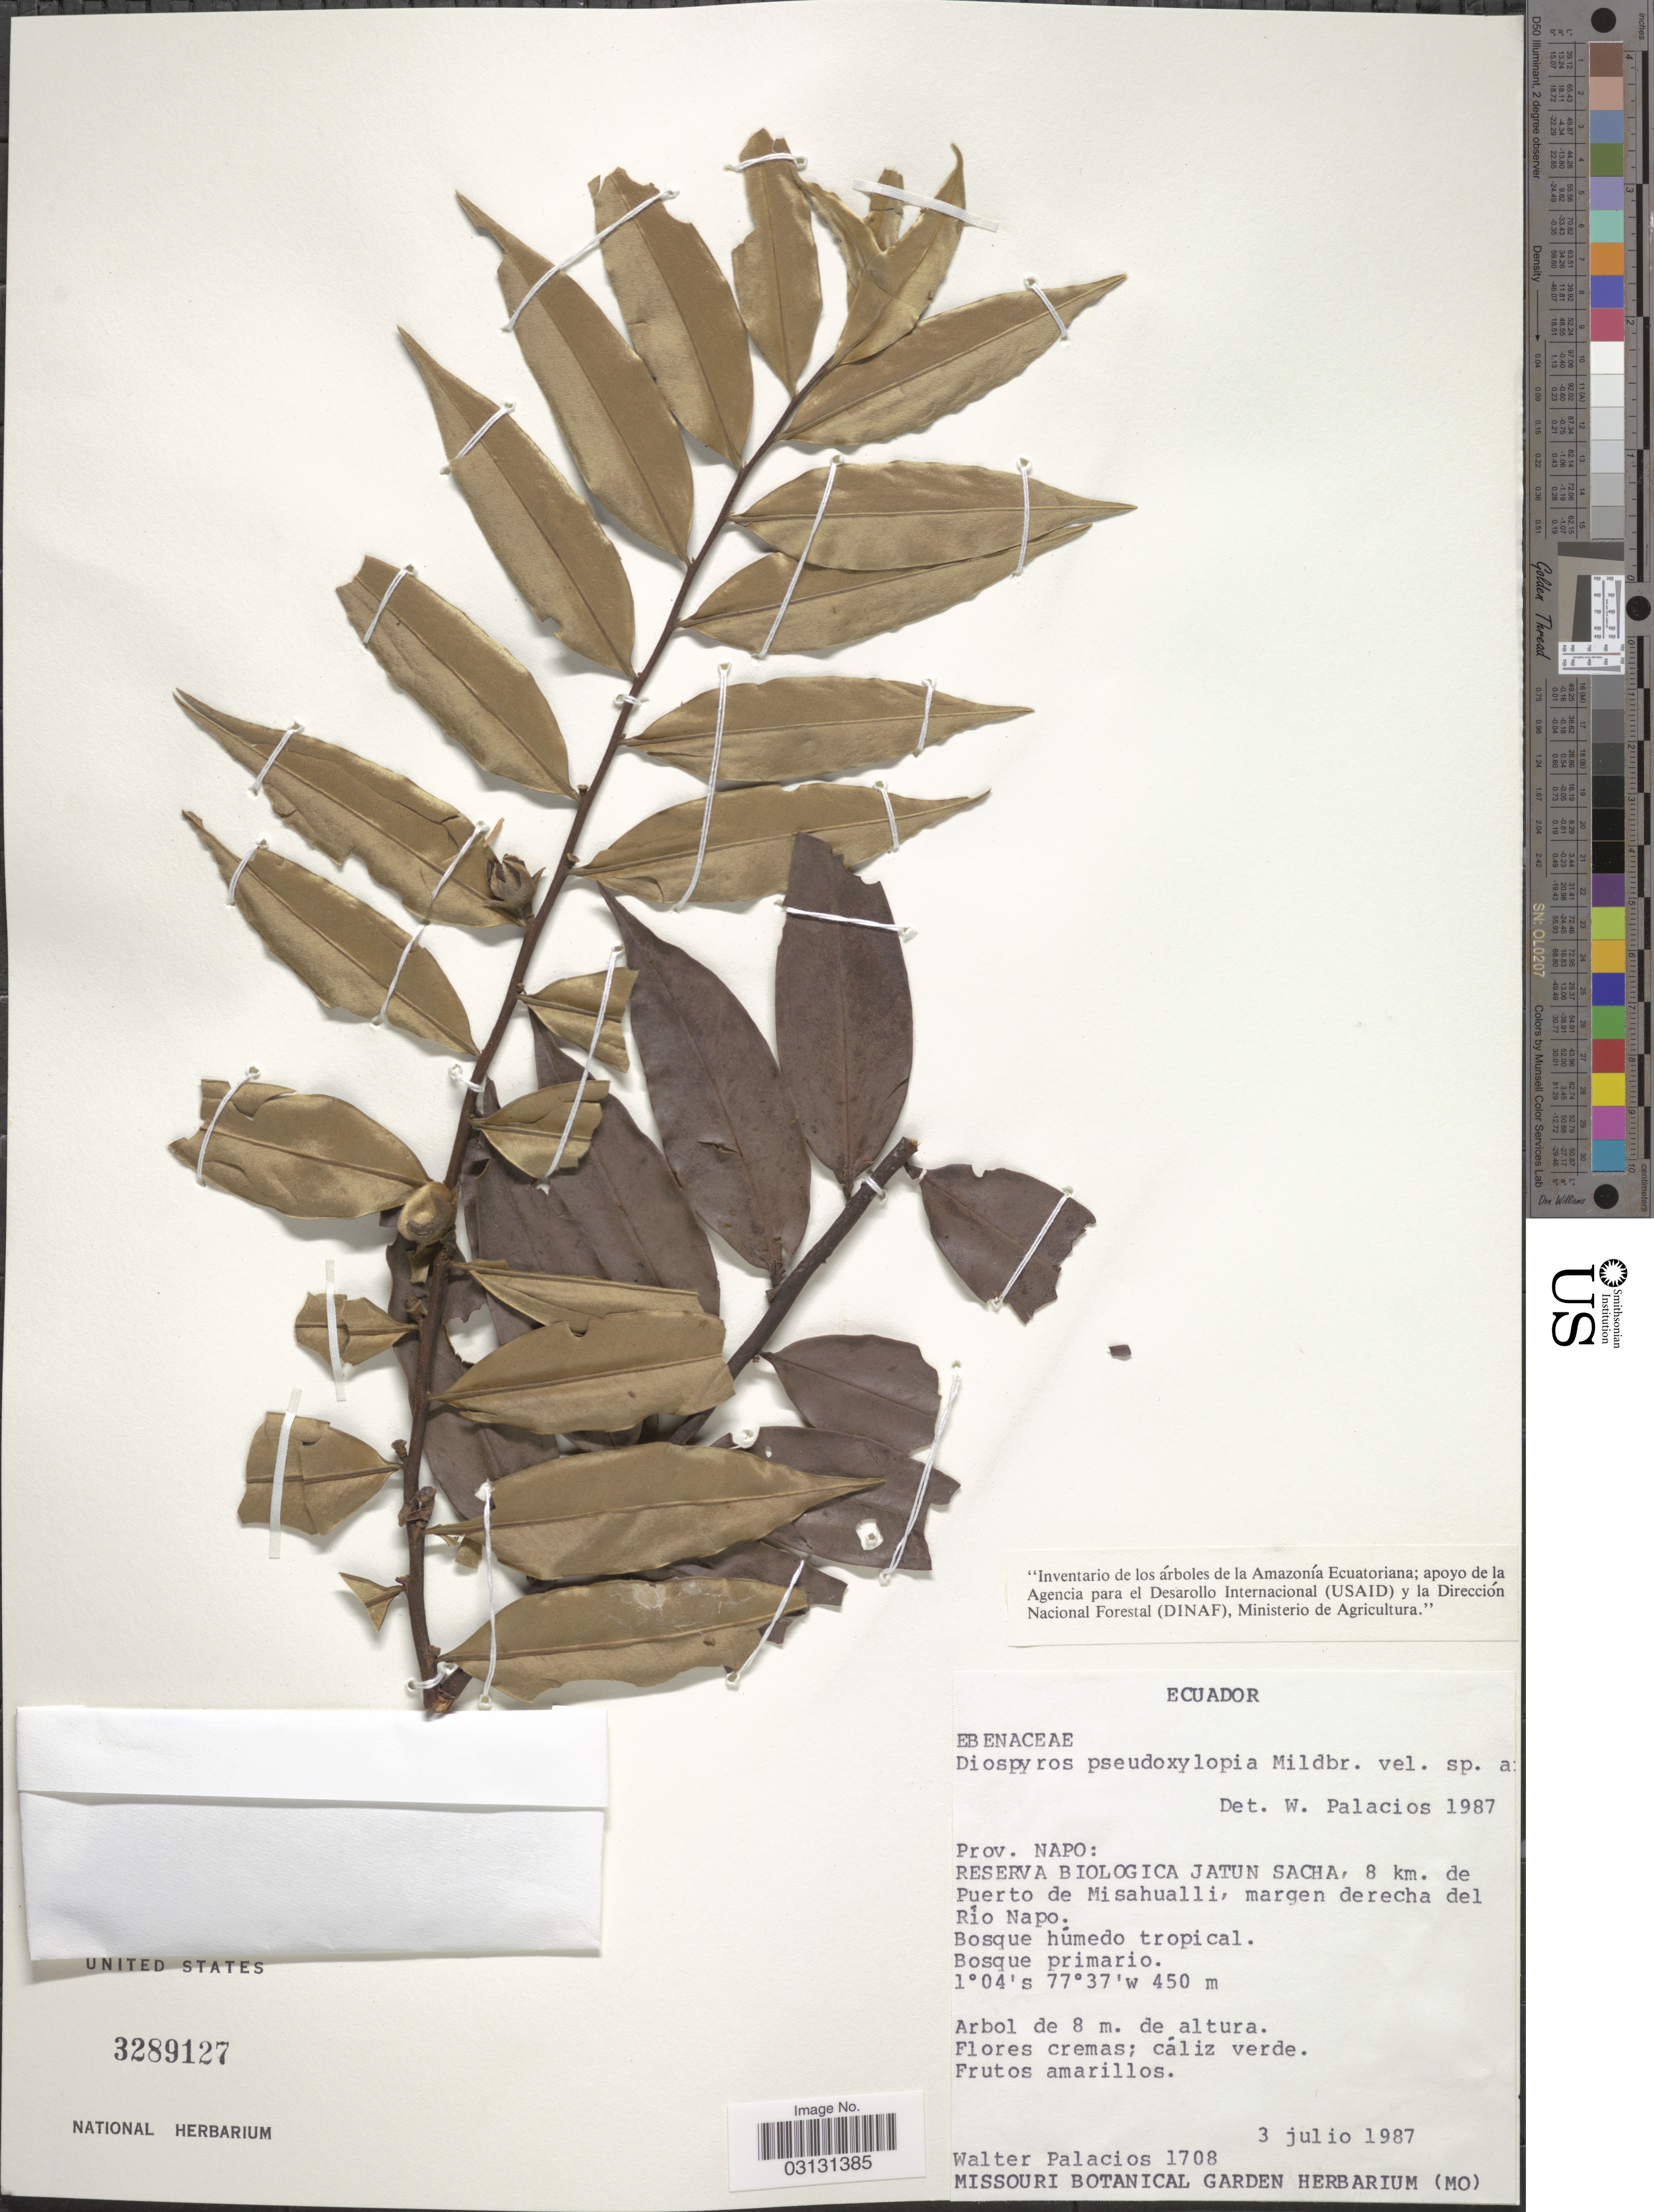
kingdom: Plantae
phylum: Tracheophyta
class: Magnoliopsida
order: Ericales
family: Ebenaceae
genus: Diospyros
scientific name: Diospyros pseudoxylopia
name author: Mildbr.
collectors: W. Palacios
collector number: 1708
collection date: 1987-07-03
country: Ecuador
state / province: Napo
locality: Reserva Biologica Jatun Sacha, 8 km. de Puerto de Misahualli, margen derecha del Río Napo.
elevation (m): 450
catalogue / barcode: US 3289127